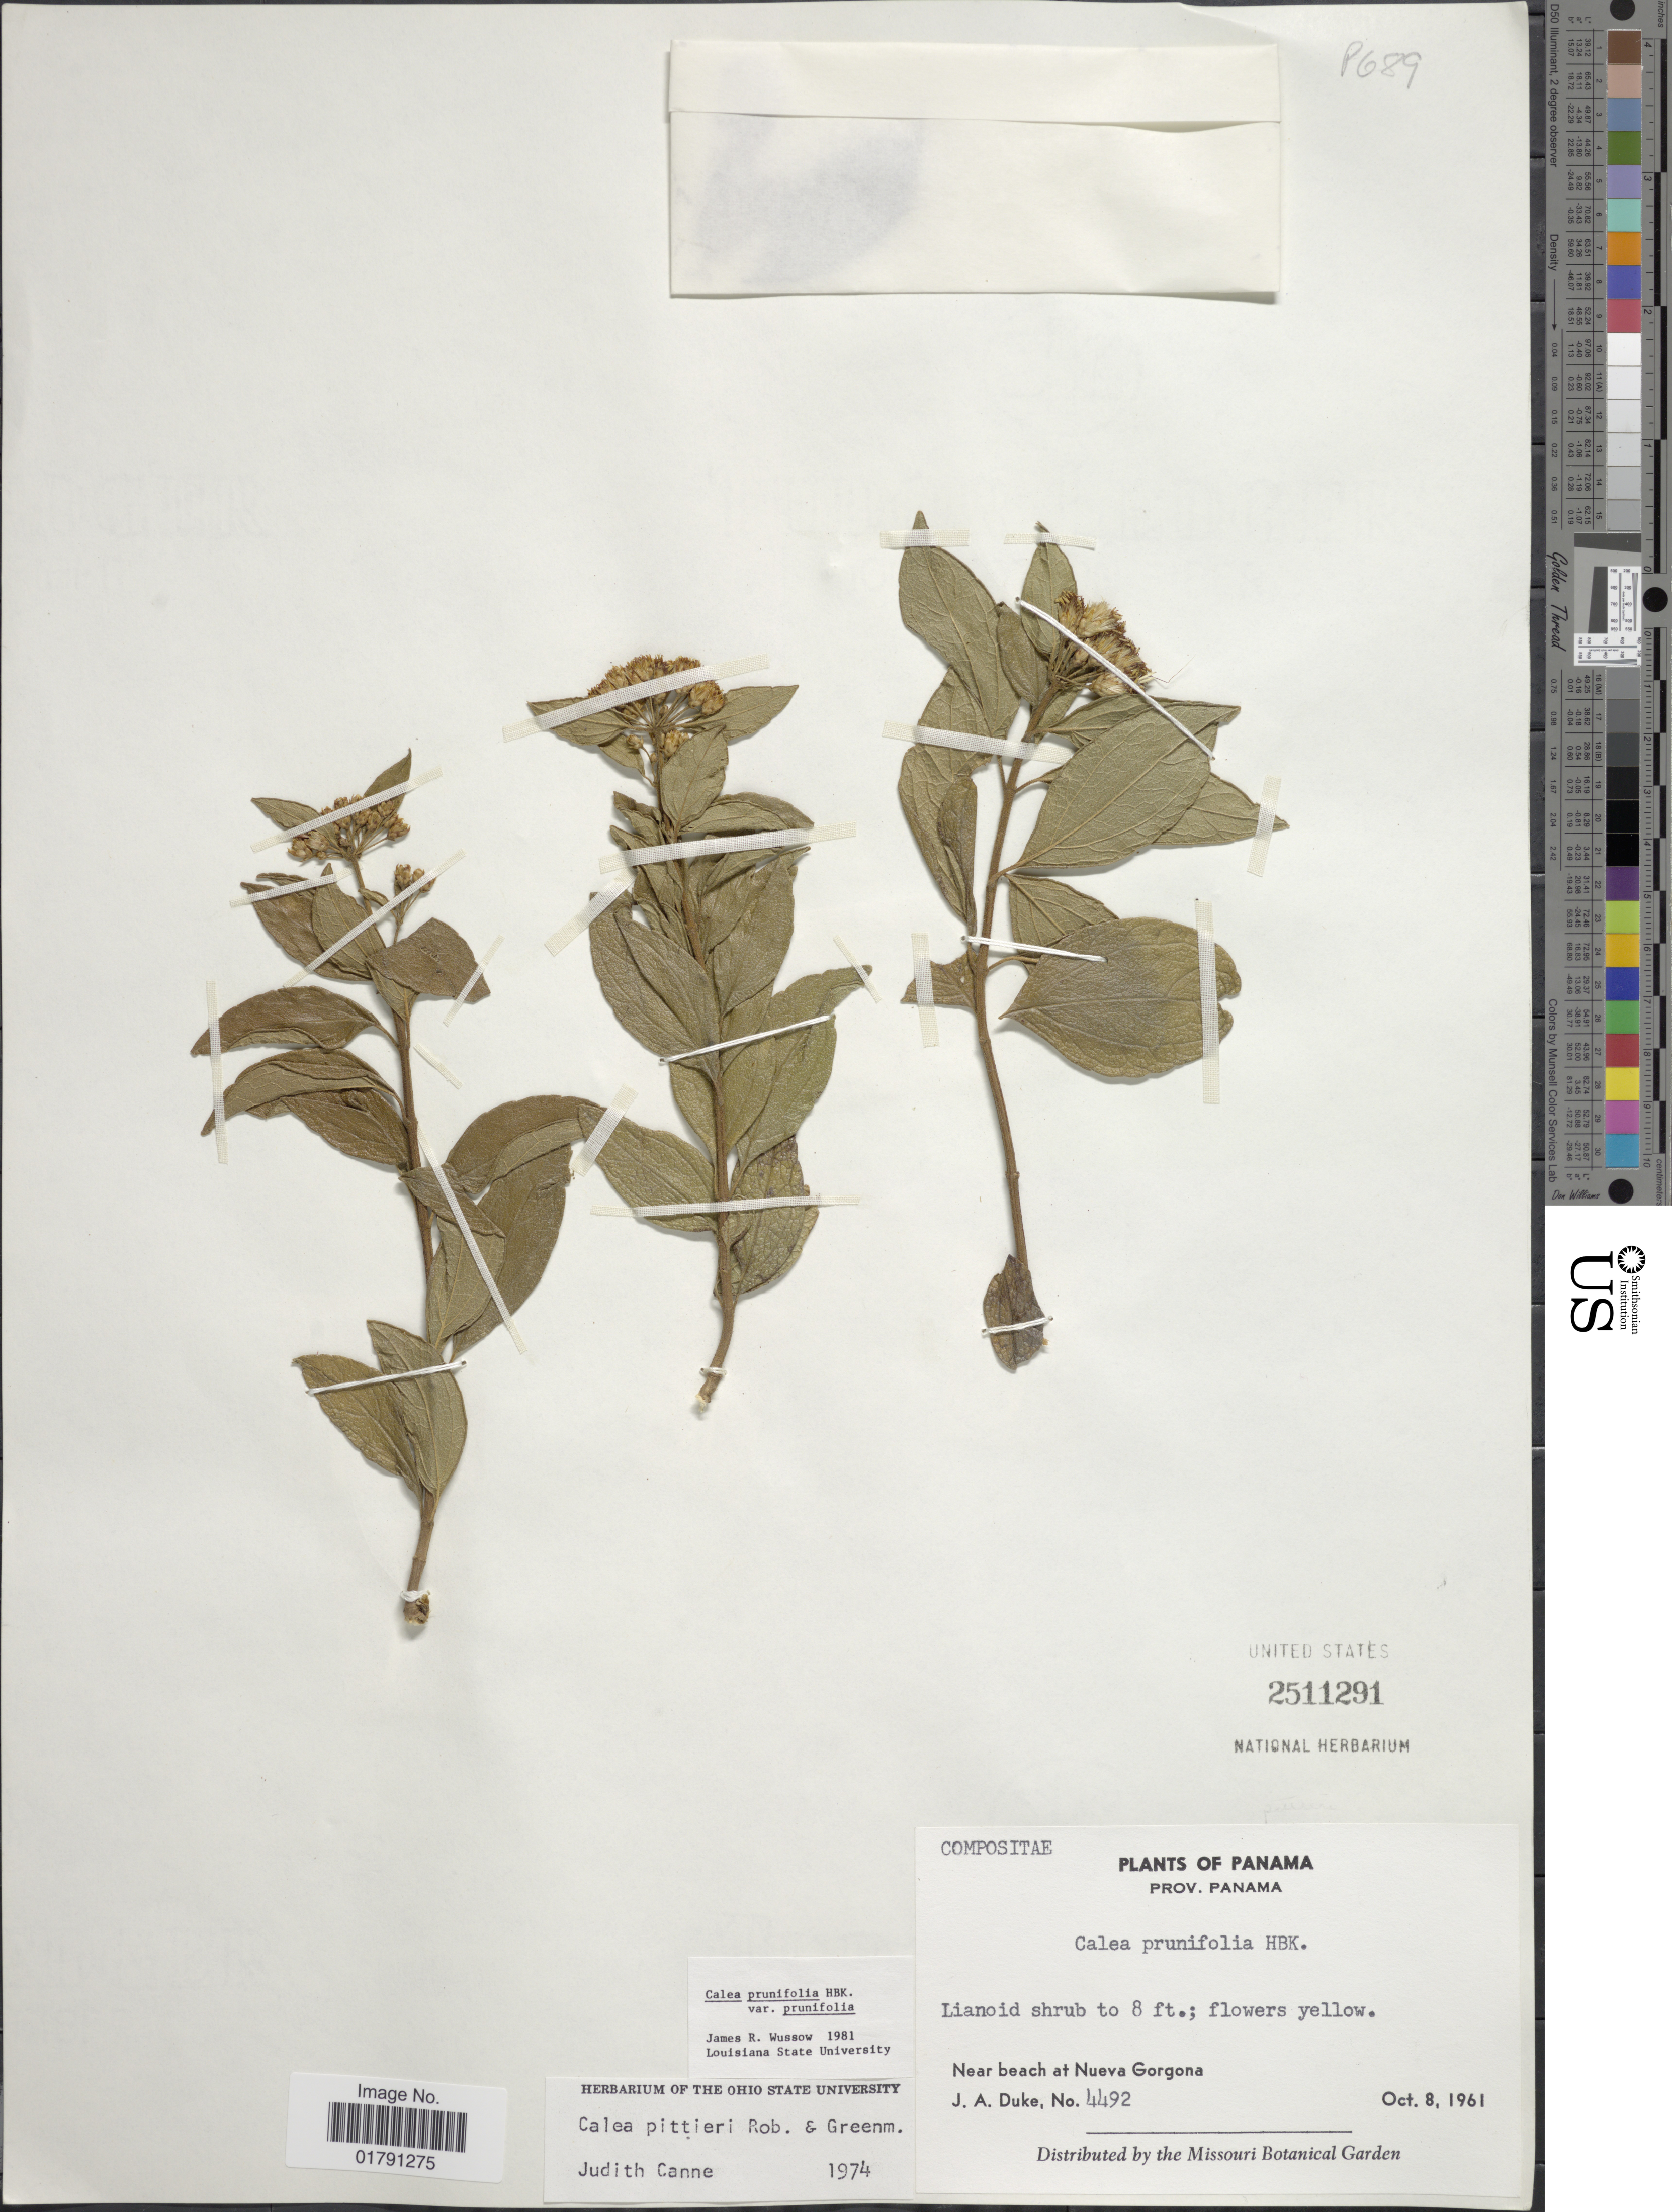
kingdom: Plantae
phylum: Tracheophyta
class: Magnoliopsida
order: Asterales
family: Asteraceae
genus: Calea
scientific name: Calea prunifolia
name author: Kunth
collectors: J. A. Duke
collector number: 4492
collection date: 1961-10-08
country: Panama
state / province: Panamá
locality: Near beach at Nueva Gorgona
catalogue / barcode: US 2511291